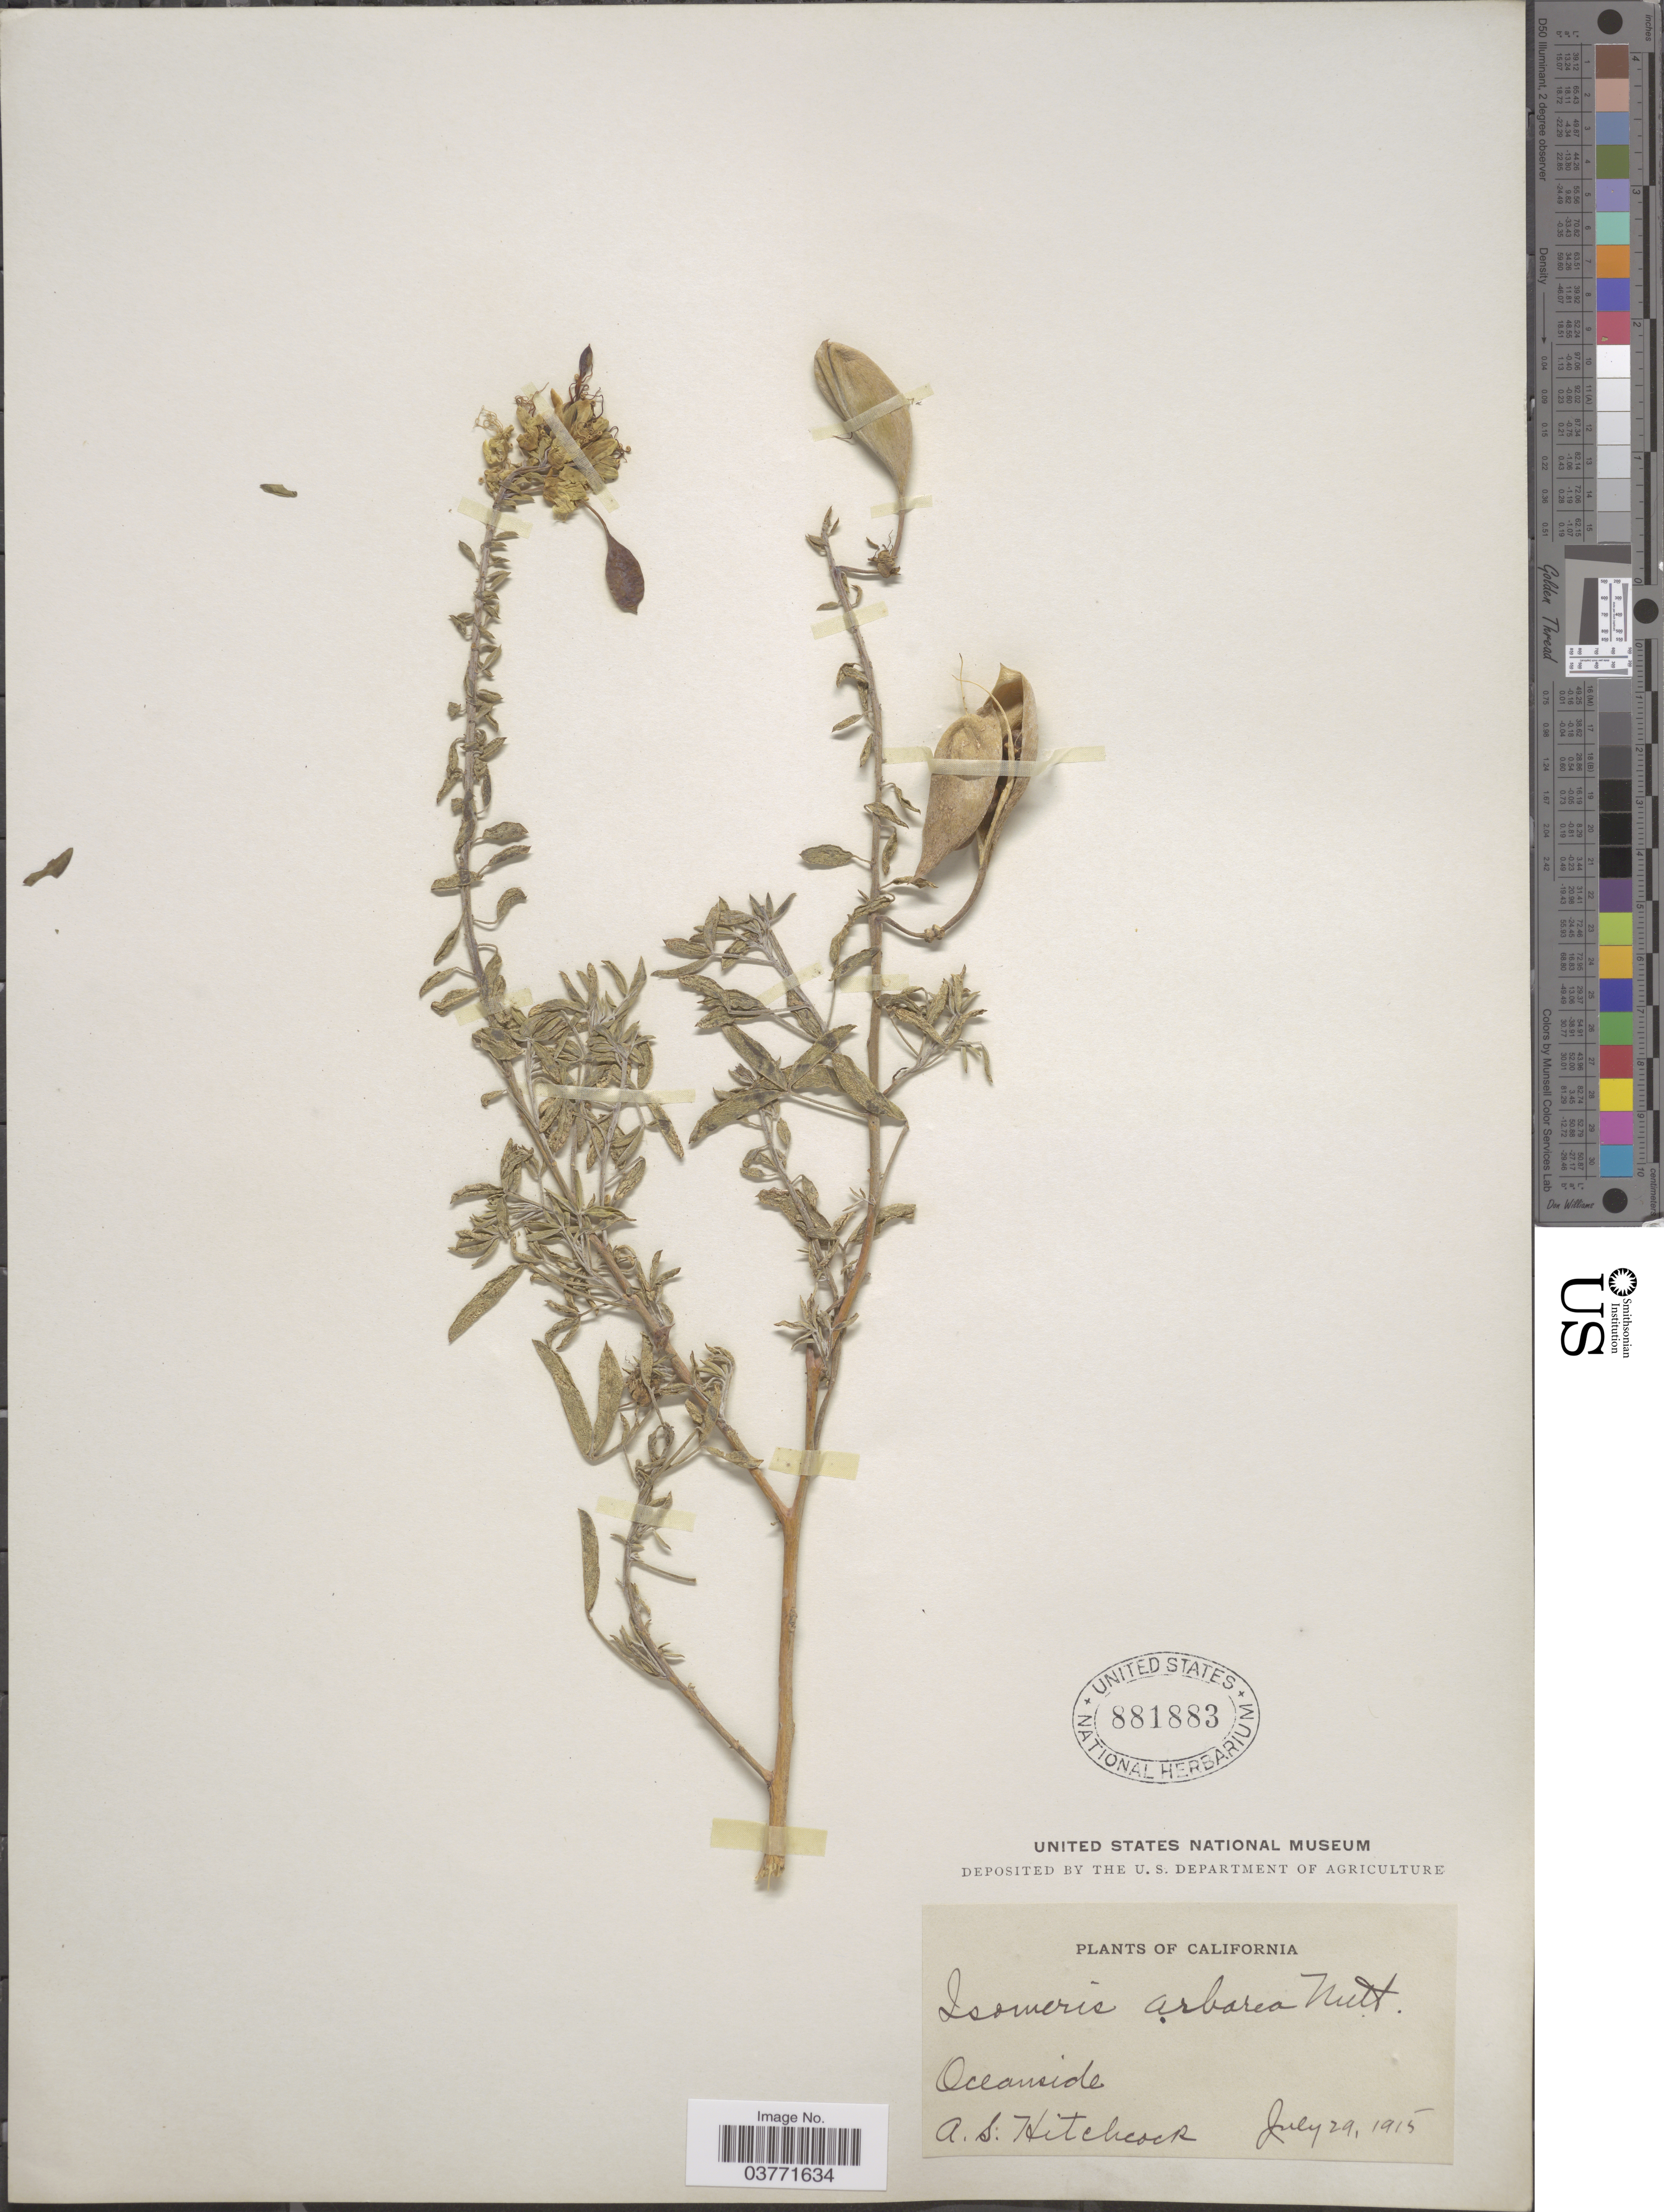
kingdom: Plantae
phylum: Tracheophyta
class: Magnoliopsida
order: Brassicales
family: Cleomaceae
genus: Cleomella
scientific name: Cleomella arborea var. arborea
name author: (Nutt.) Roalson & J.C. Hall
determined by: Strong, Mark T., (BOT), Smithsonian Institution - National Museum of Natural History (UNITED STATES)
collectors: A. S. Hitchcock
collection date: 1915-07-29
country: United States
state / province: California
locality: Oceanside.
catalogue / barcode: US 881883